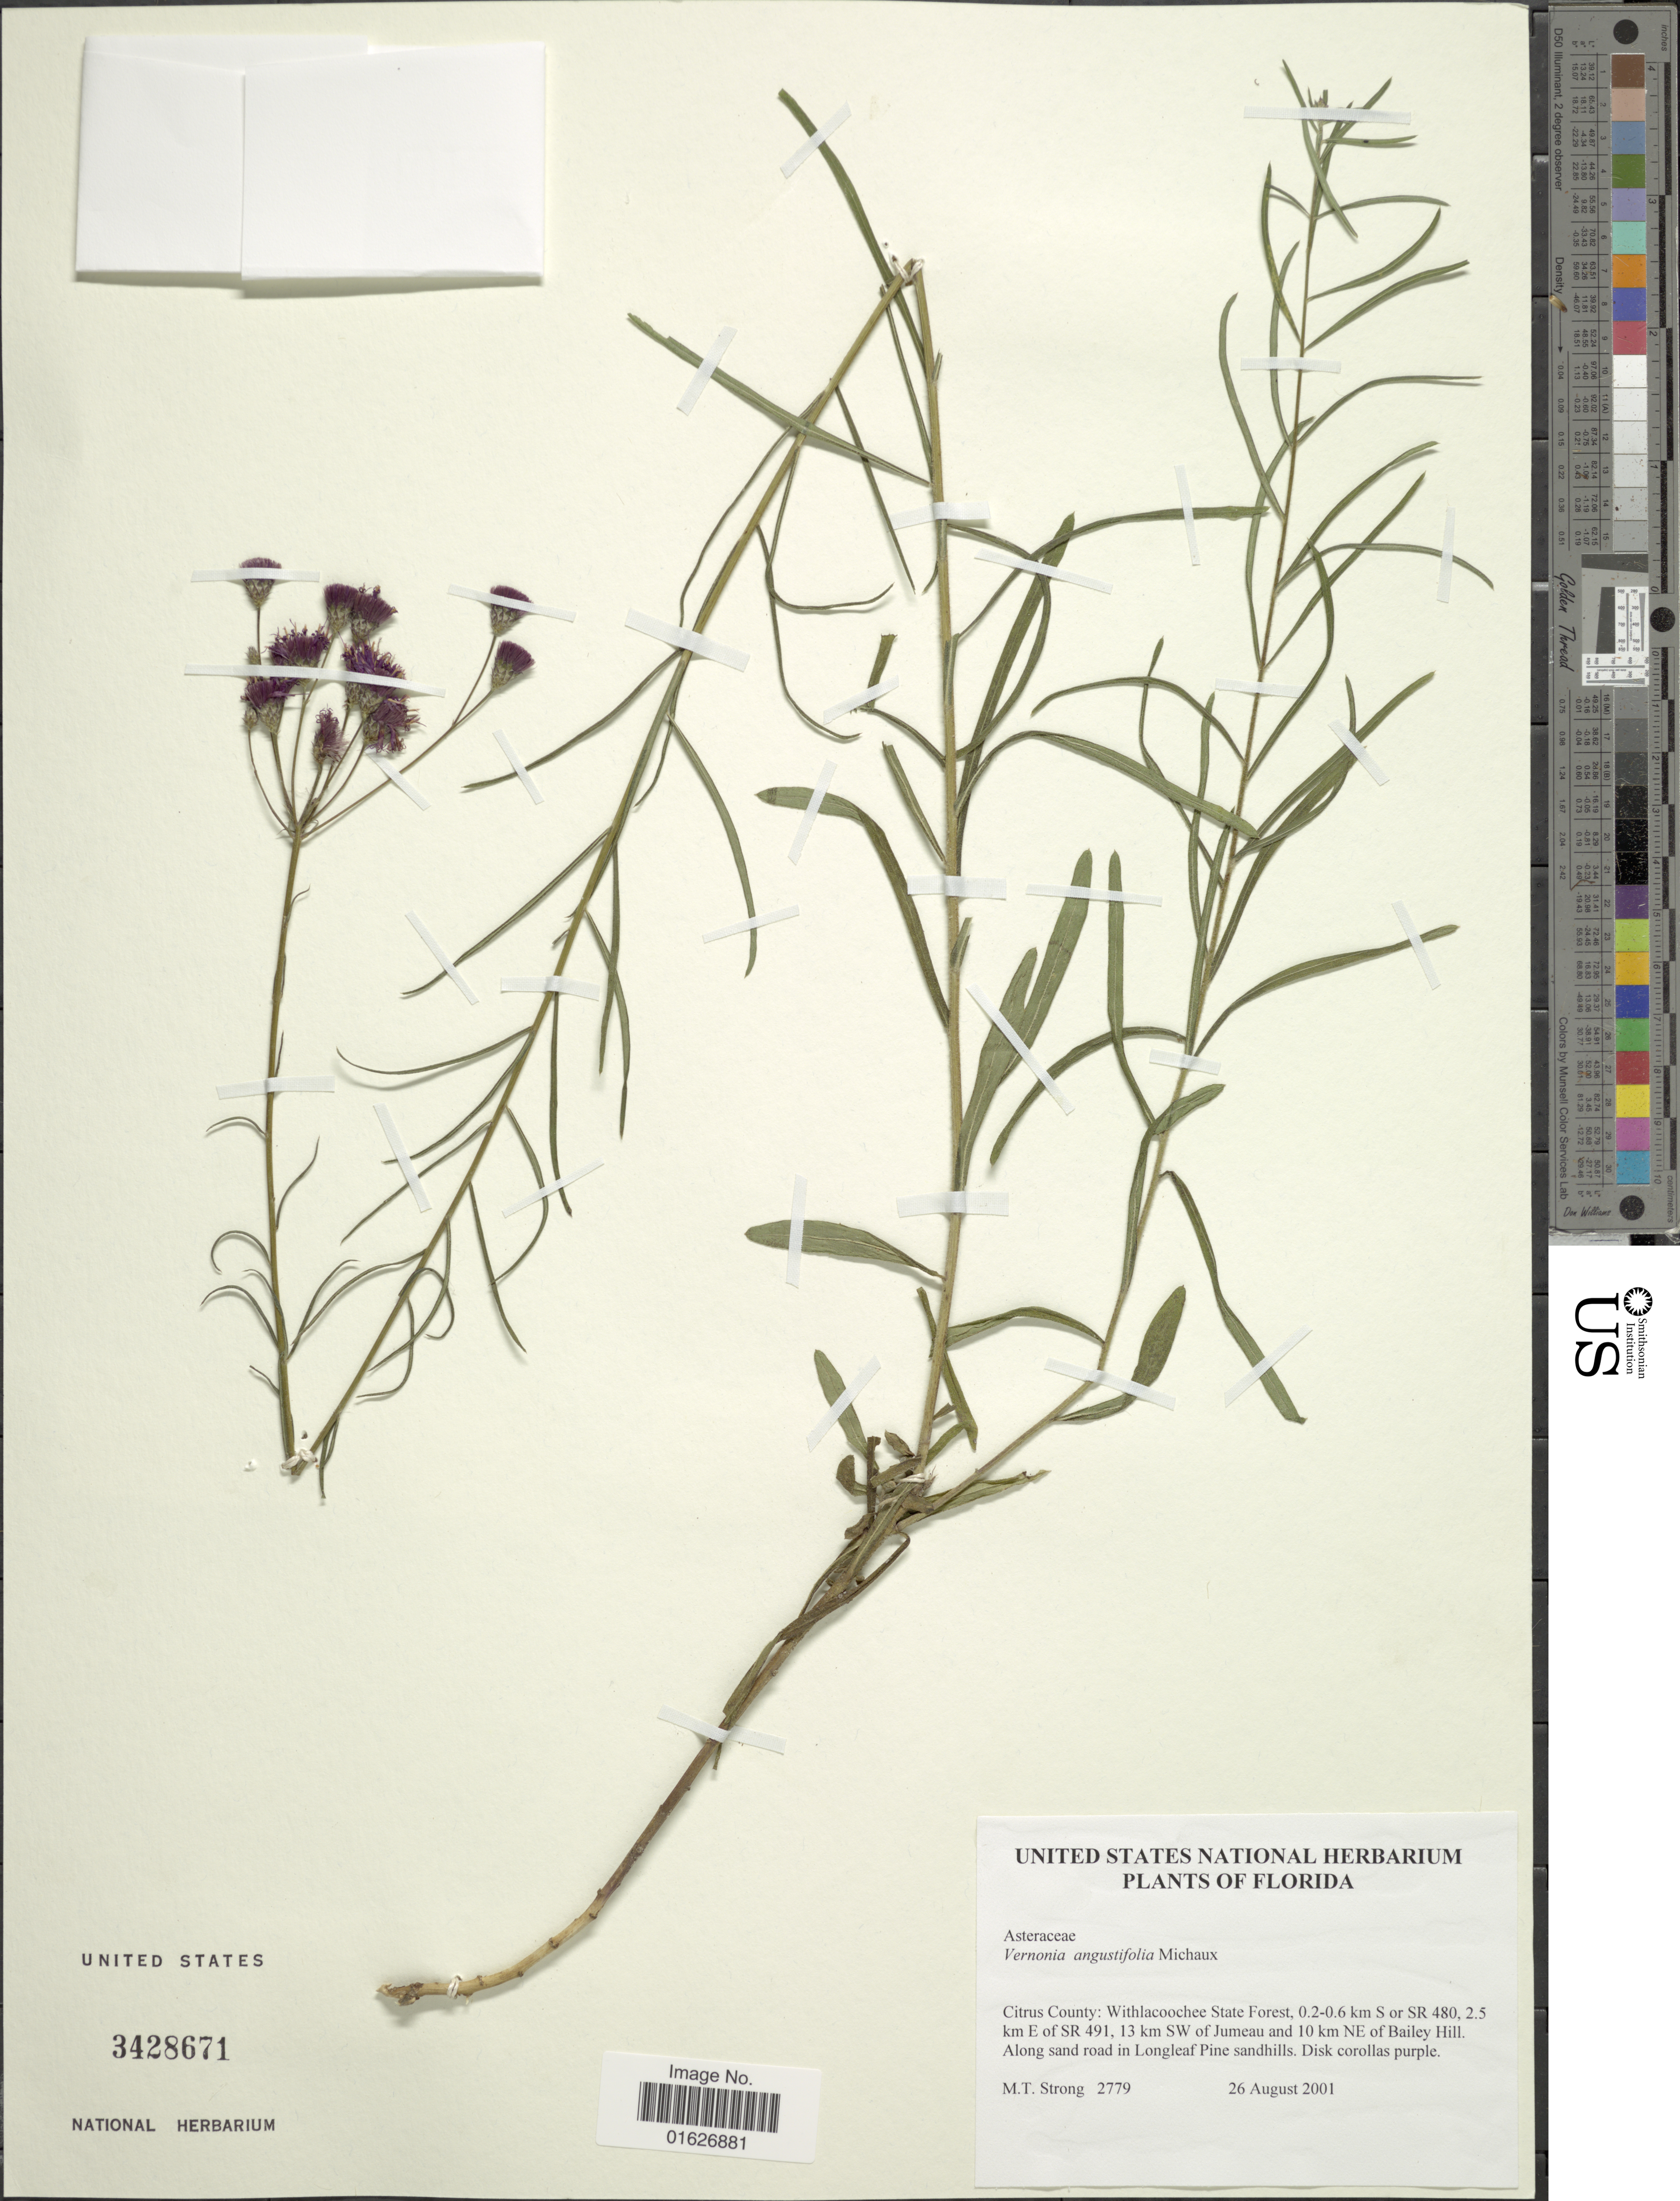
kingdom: Plantae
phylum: Tracheophyta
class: Magnoliopsida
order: Asterales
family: Asteraceae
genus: Vernonia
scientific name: Vernonia angustifolia var. mohrii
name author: S.B. Jones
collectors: M. T. Strong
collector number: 2779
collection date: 2001-08-26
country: United States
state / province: Florida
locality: Citrus County: Withlacoochee State Forest, 0.2-0.6 km S or SR 480, 2.5 km E of SR 491, 13 km SW of Jumeau and 10 km NE of Bailey Hill, along sand road in Longleaf Pine sandhills.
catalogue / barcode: US 3428671